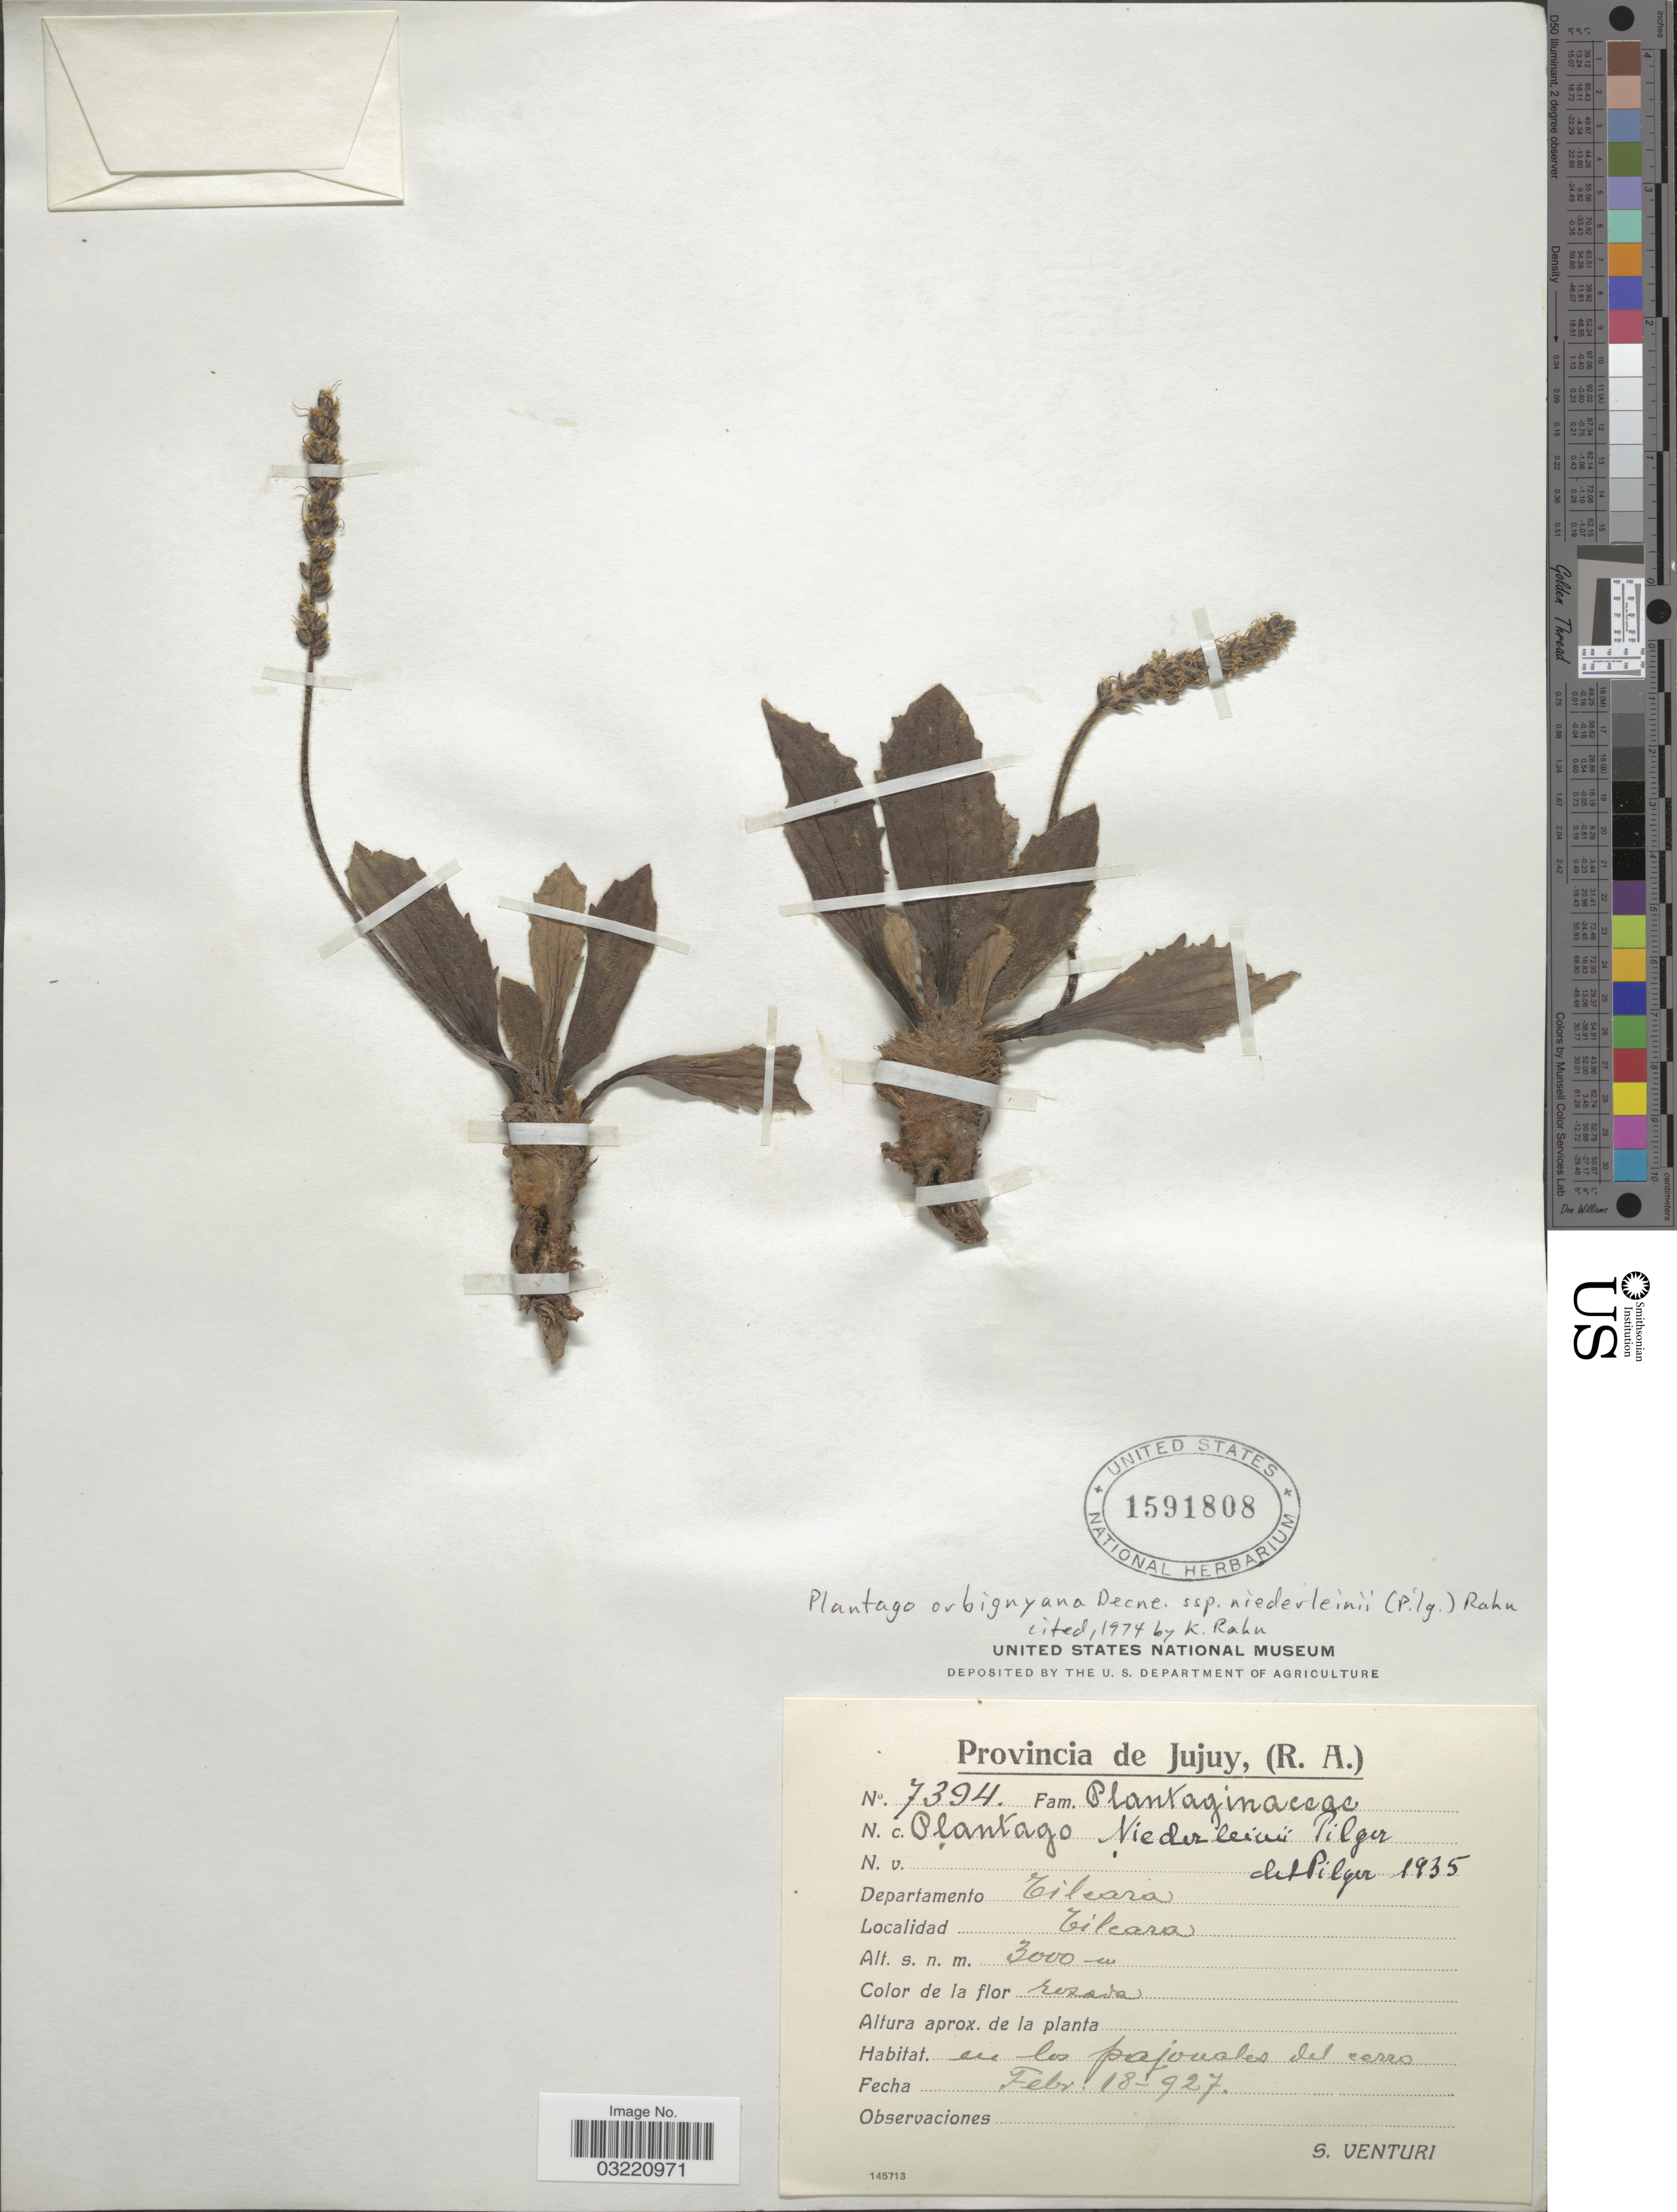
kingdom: Plantae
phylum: Tracheophyta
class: Magnoliopsida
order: Lamiales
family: Plantaginaceae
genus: Plantago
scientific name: Plantago orbignyana subsp. niederleinii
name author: (Pilg.) Rahn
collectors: S. Venturi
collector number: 7394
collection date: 1927-02-18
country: Argentina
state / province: Jujuy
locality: Departamento Tilcara, Tilcara.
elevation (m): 3000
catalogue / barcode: US 1591808